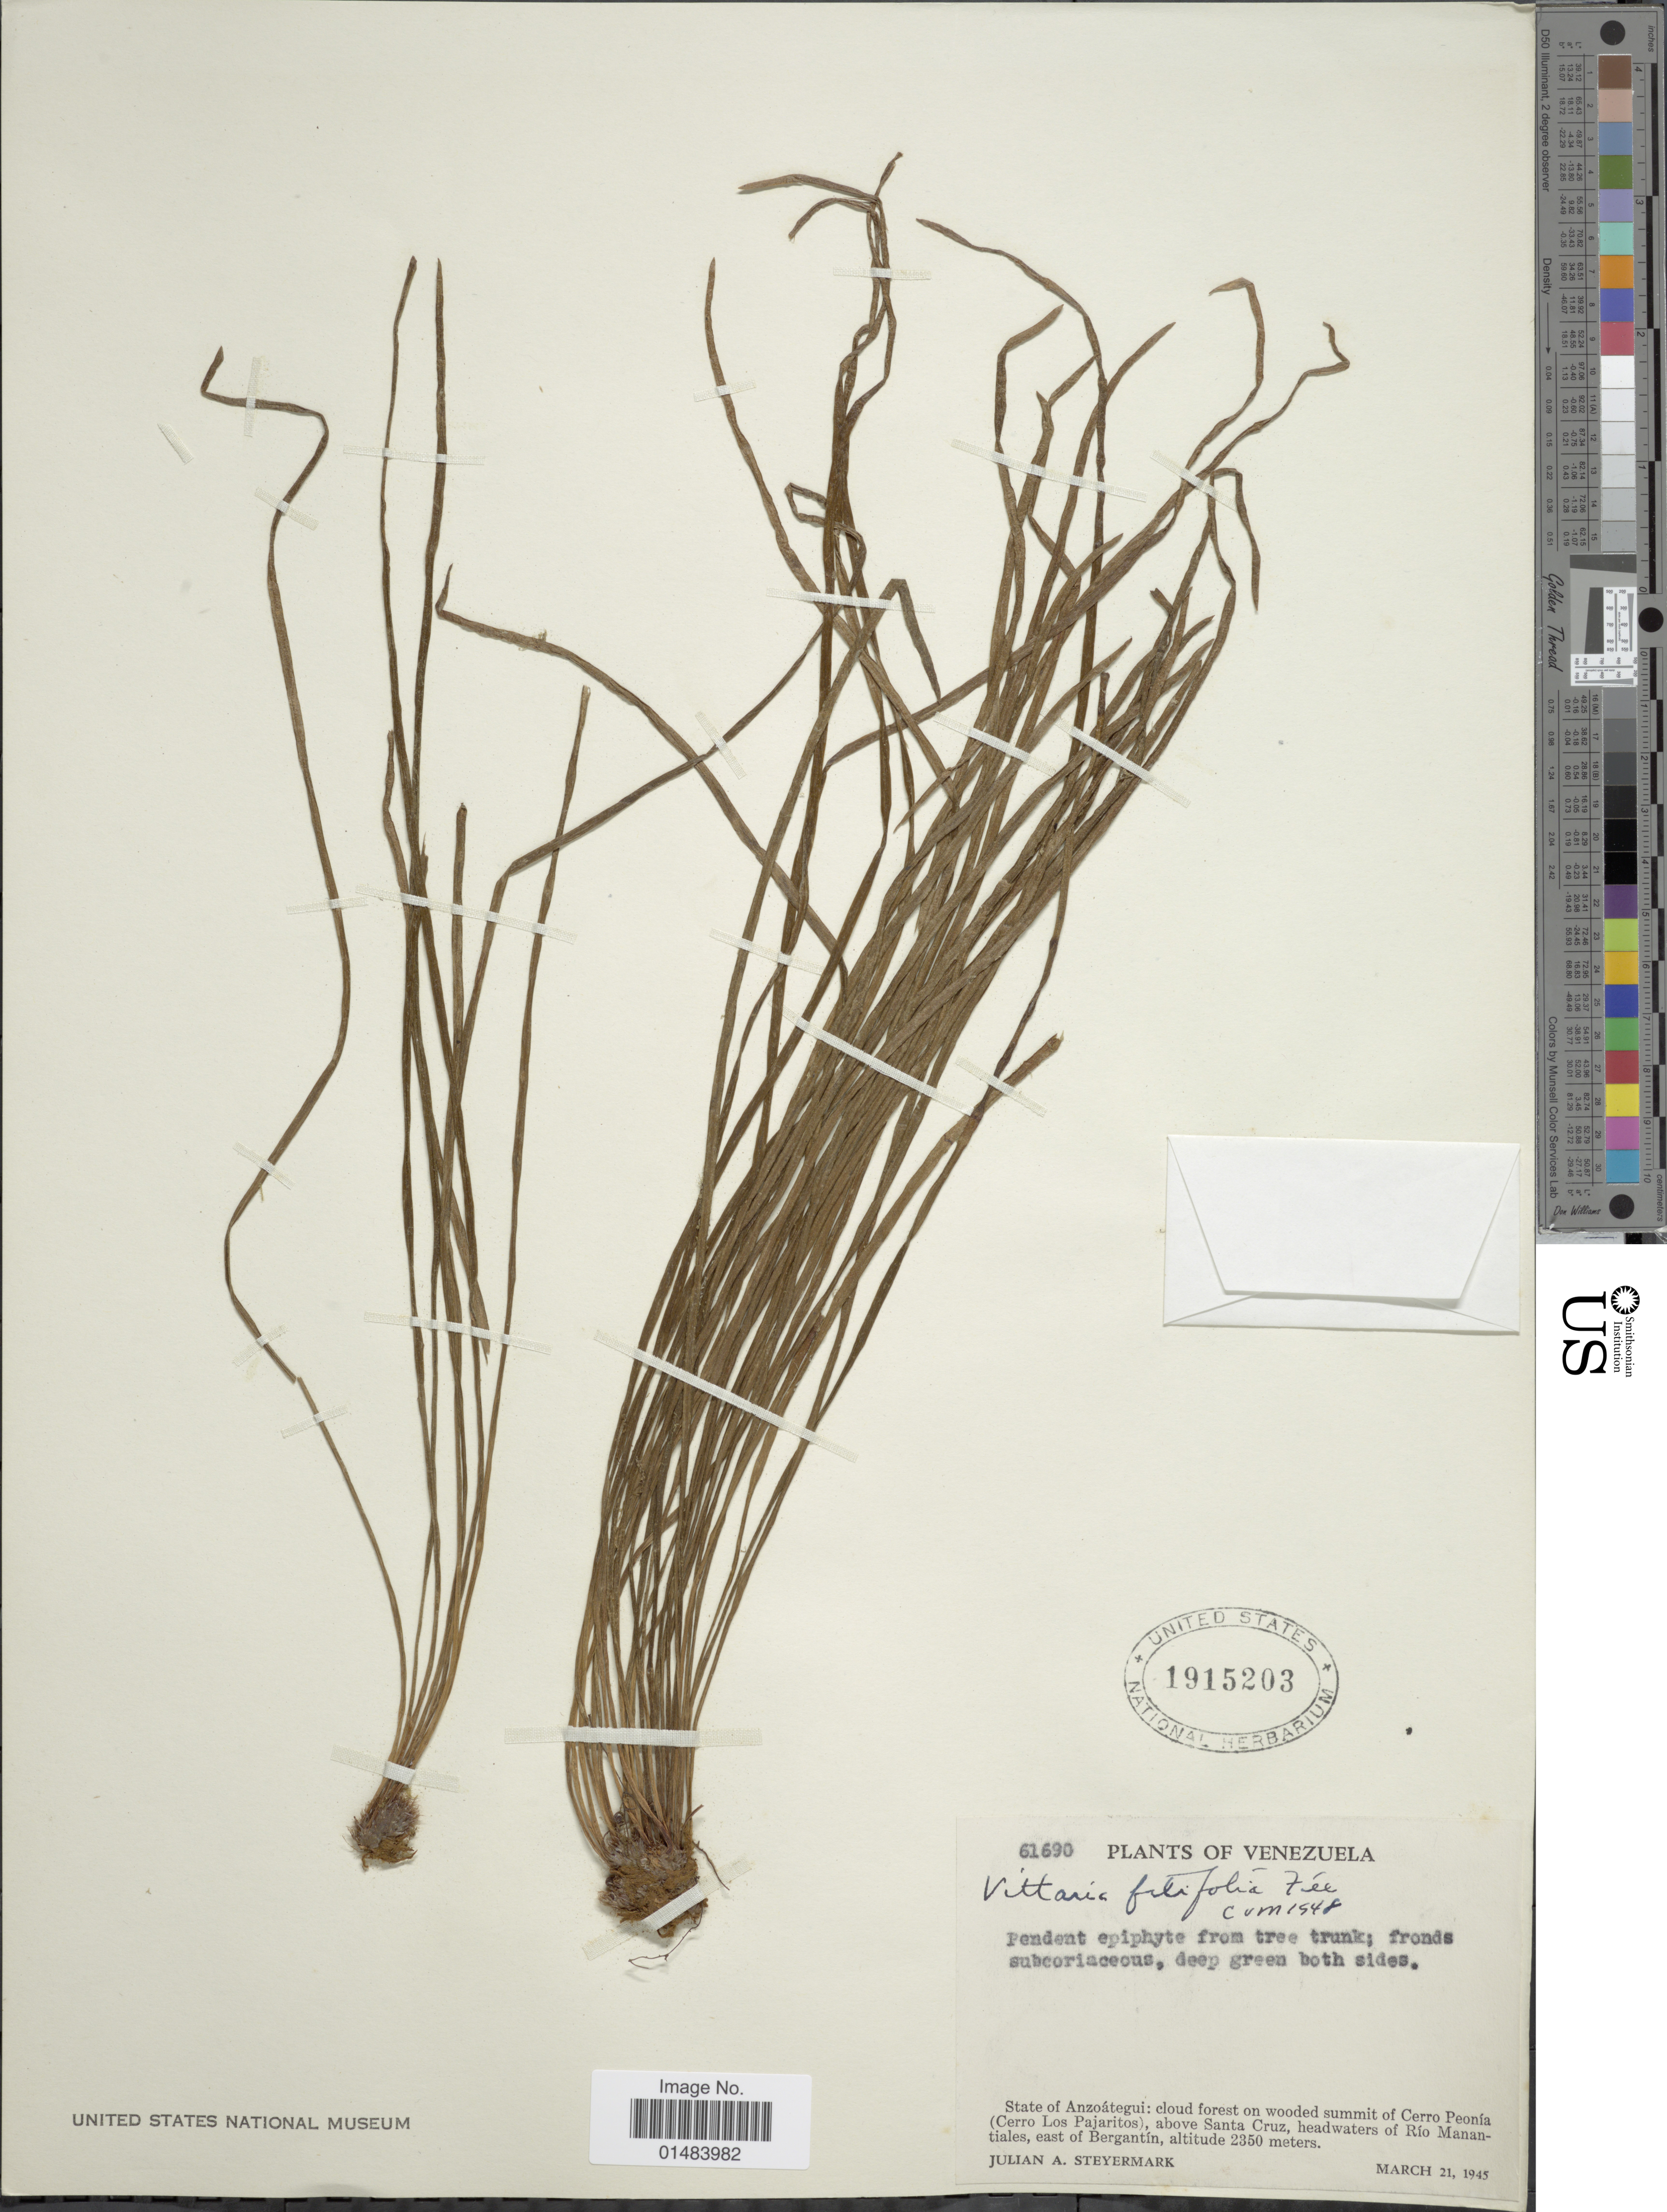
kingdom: Plantae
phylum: Tracheophyta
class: Polypodiopsida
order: Polypodiales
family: Pteridaceae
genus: Vittaria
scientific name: Vittaria graminifolia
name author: Kaulf.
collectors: J. Steyermark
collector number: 61690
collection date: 1945-03-21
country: Venezuela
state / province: Anzoategui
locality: Venezuela, cloud forest on wooded summit of Cerro Peonia (Cerro Los Pajaritos), above Santa Cruz, headwaters of Rio Manantailes, east of Bergantin.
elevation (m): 2350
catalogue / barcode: US 1915203